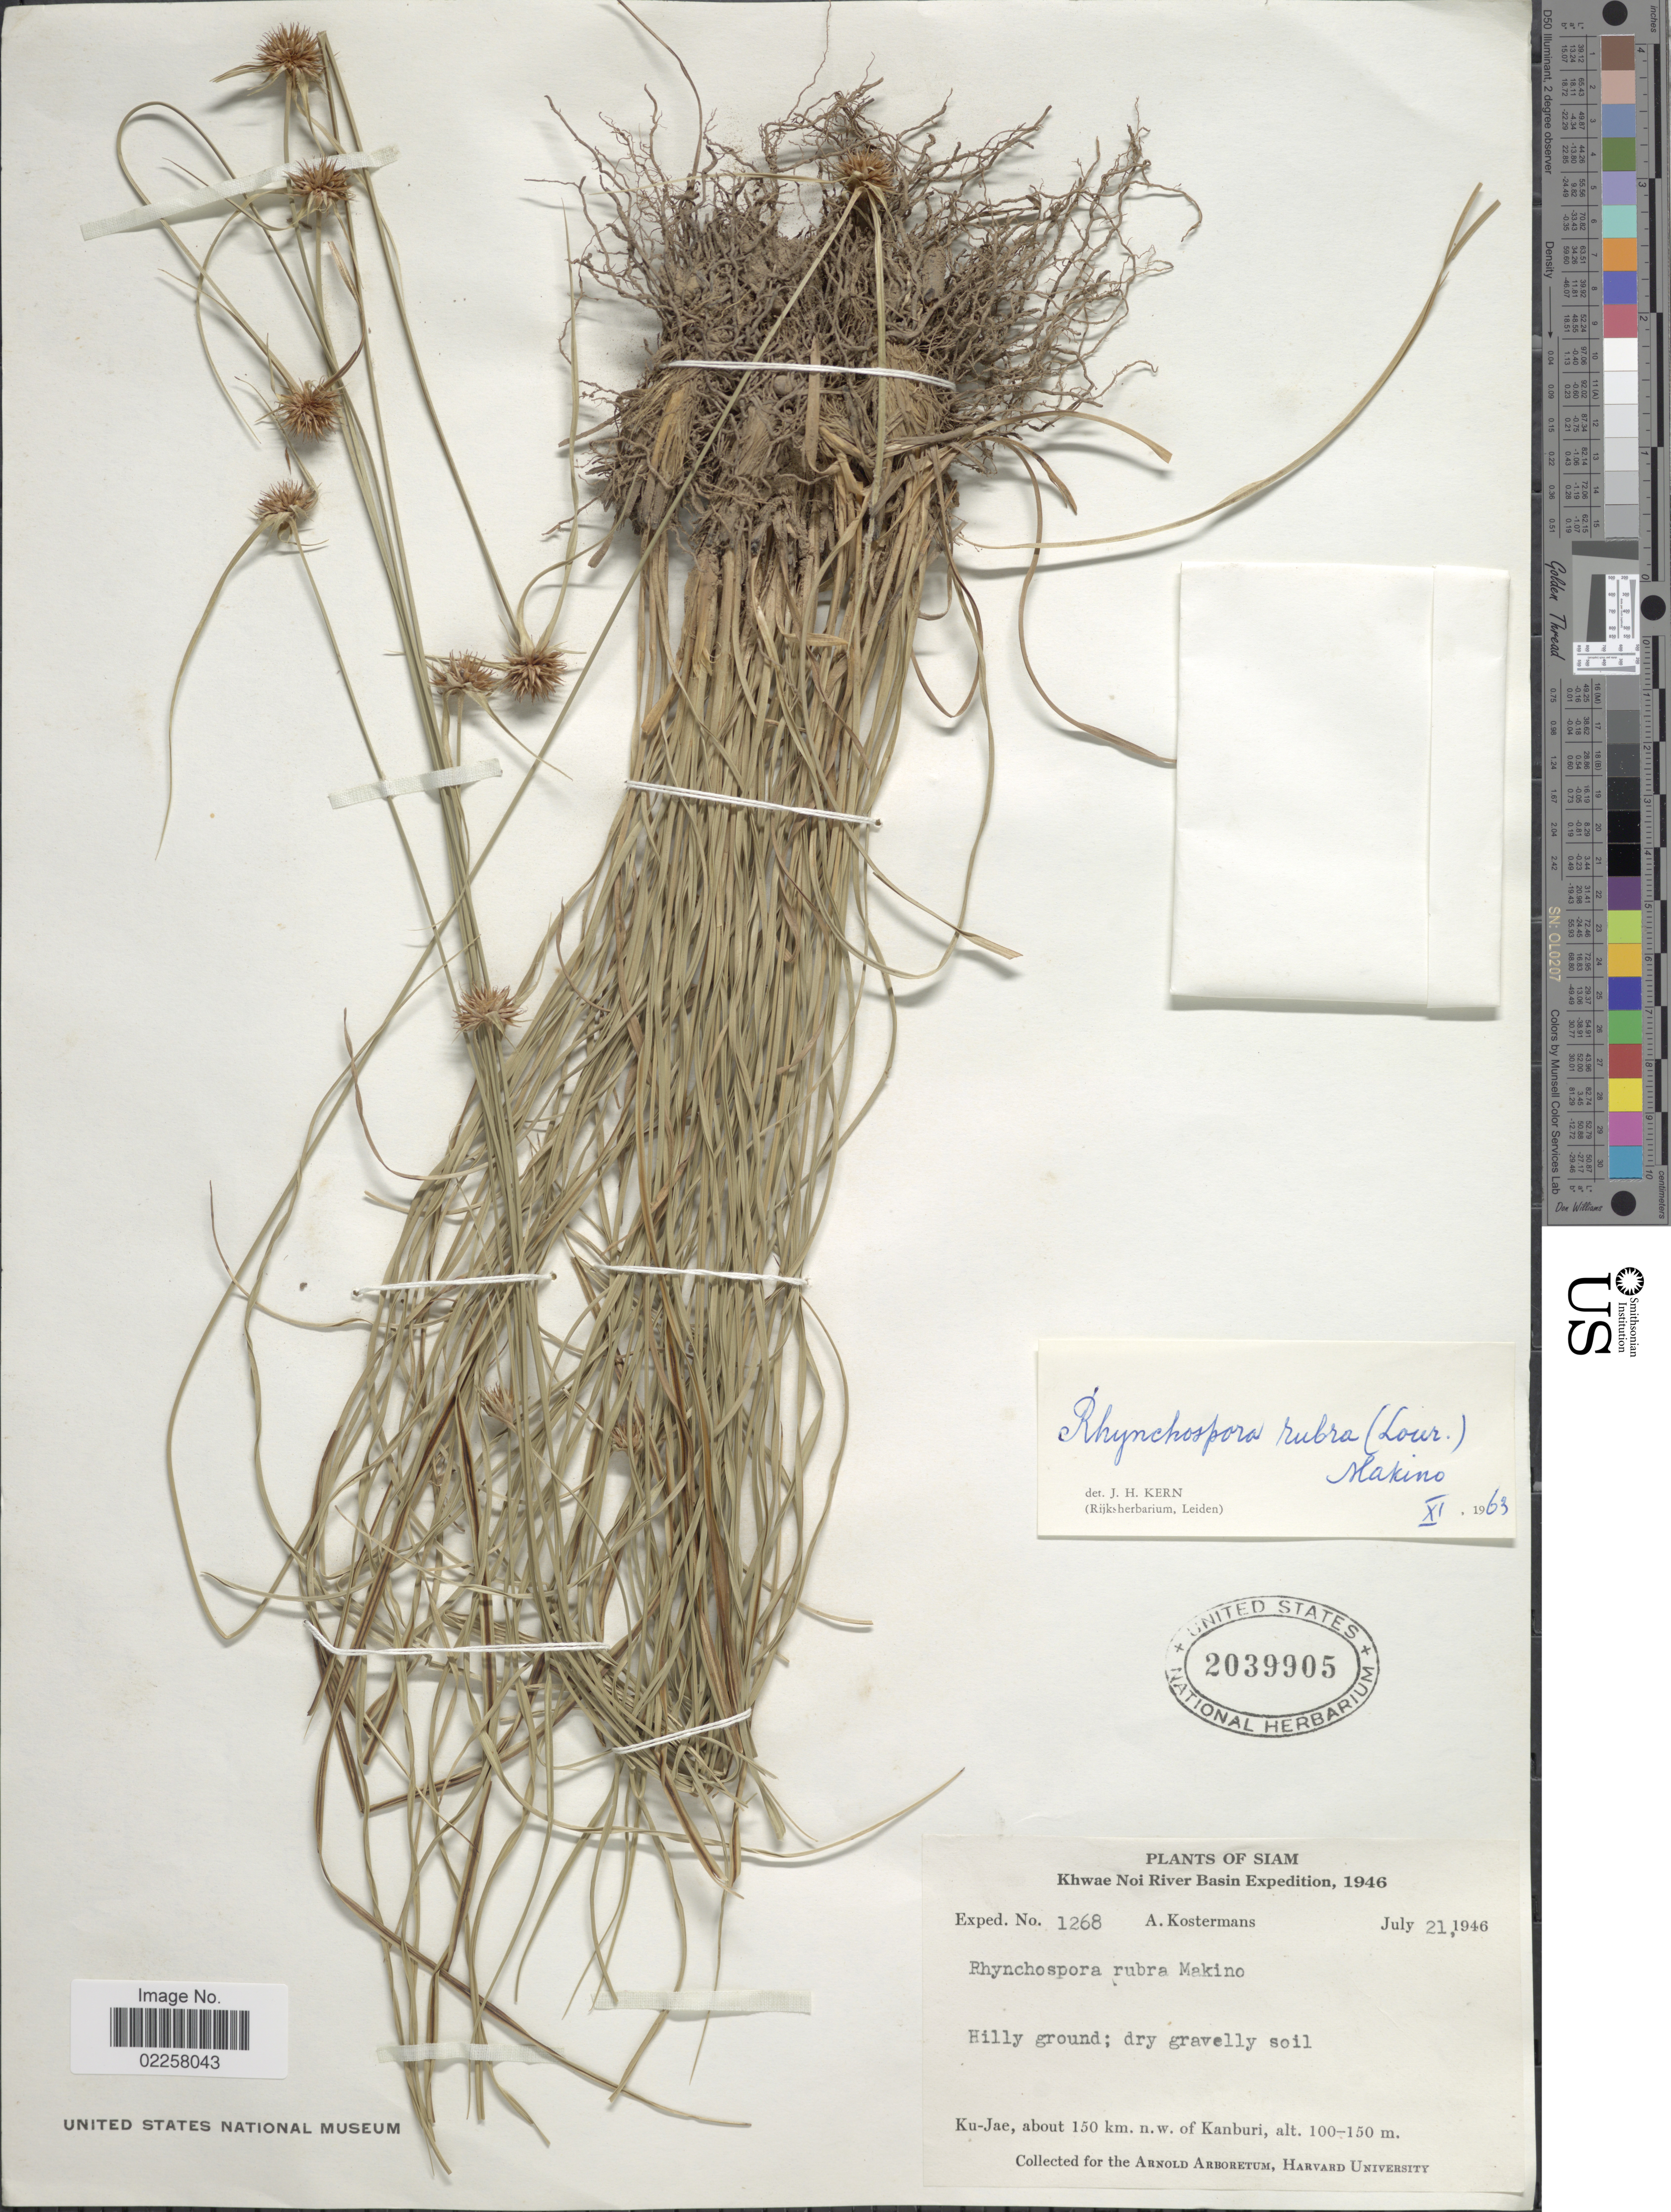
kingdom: Plantae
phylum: Tracheophyta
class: Liliopsida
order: Poales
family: Cyperaceae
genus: Rhynchospora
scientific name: Rhynchospora rubra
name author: (Lour.) Makino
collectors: A. J. G. Kostermans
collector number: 1268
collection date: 1946-07-21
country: Thailand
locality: Siam. Khwae Noi River Basin. Ku-Jae, about 150 km. n.w. of Kanburi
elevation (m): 100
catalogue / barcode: US 2039905